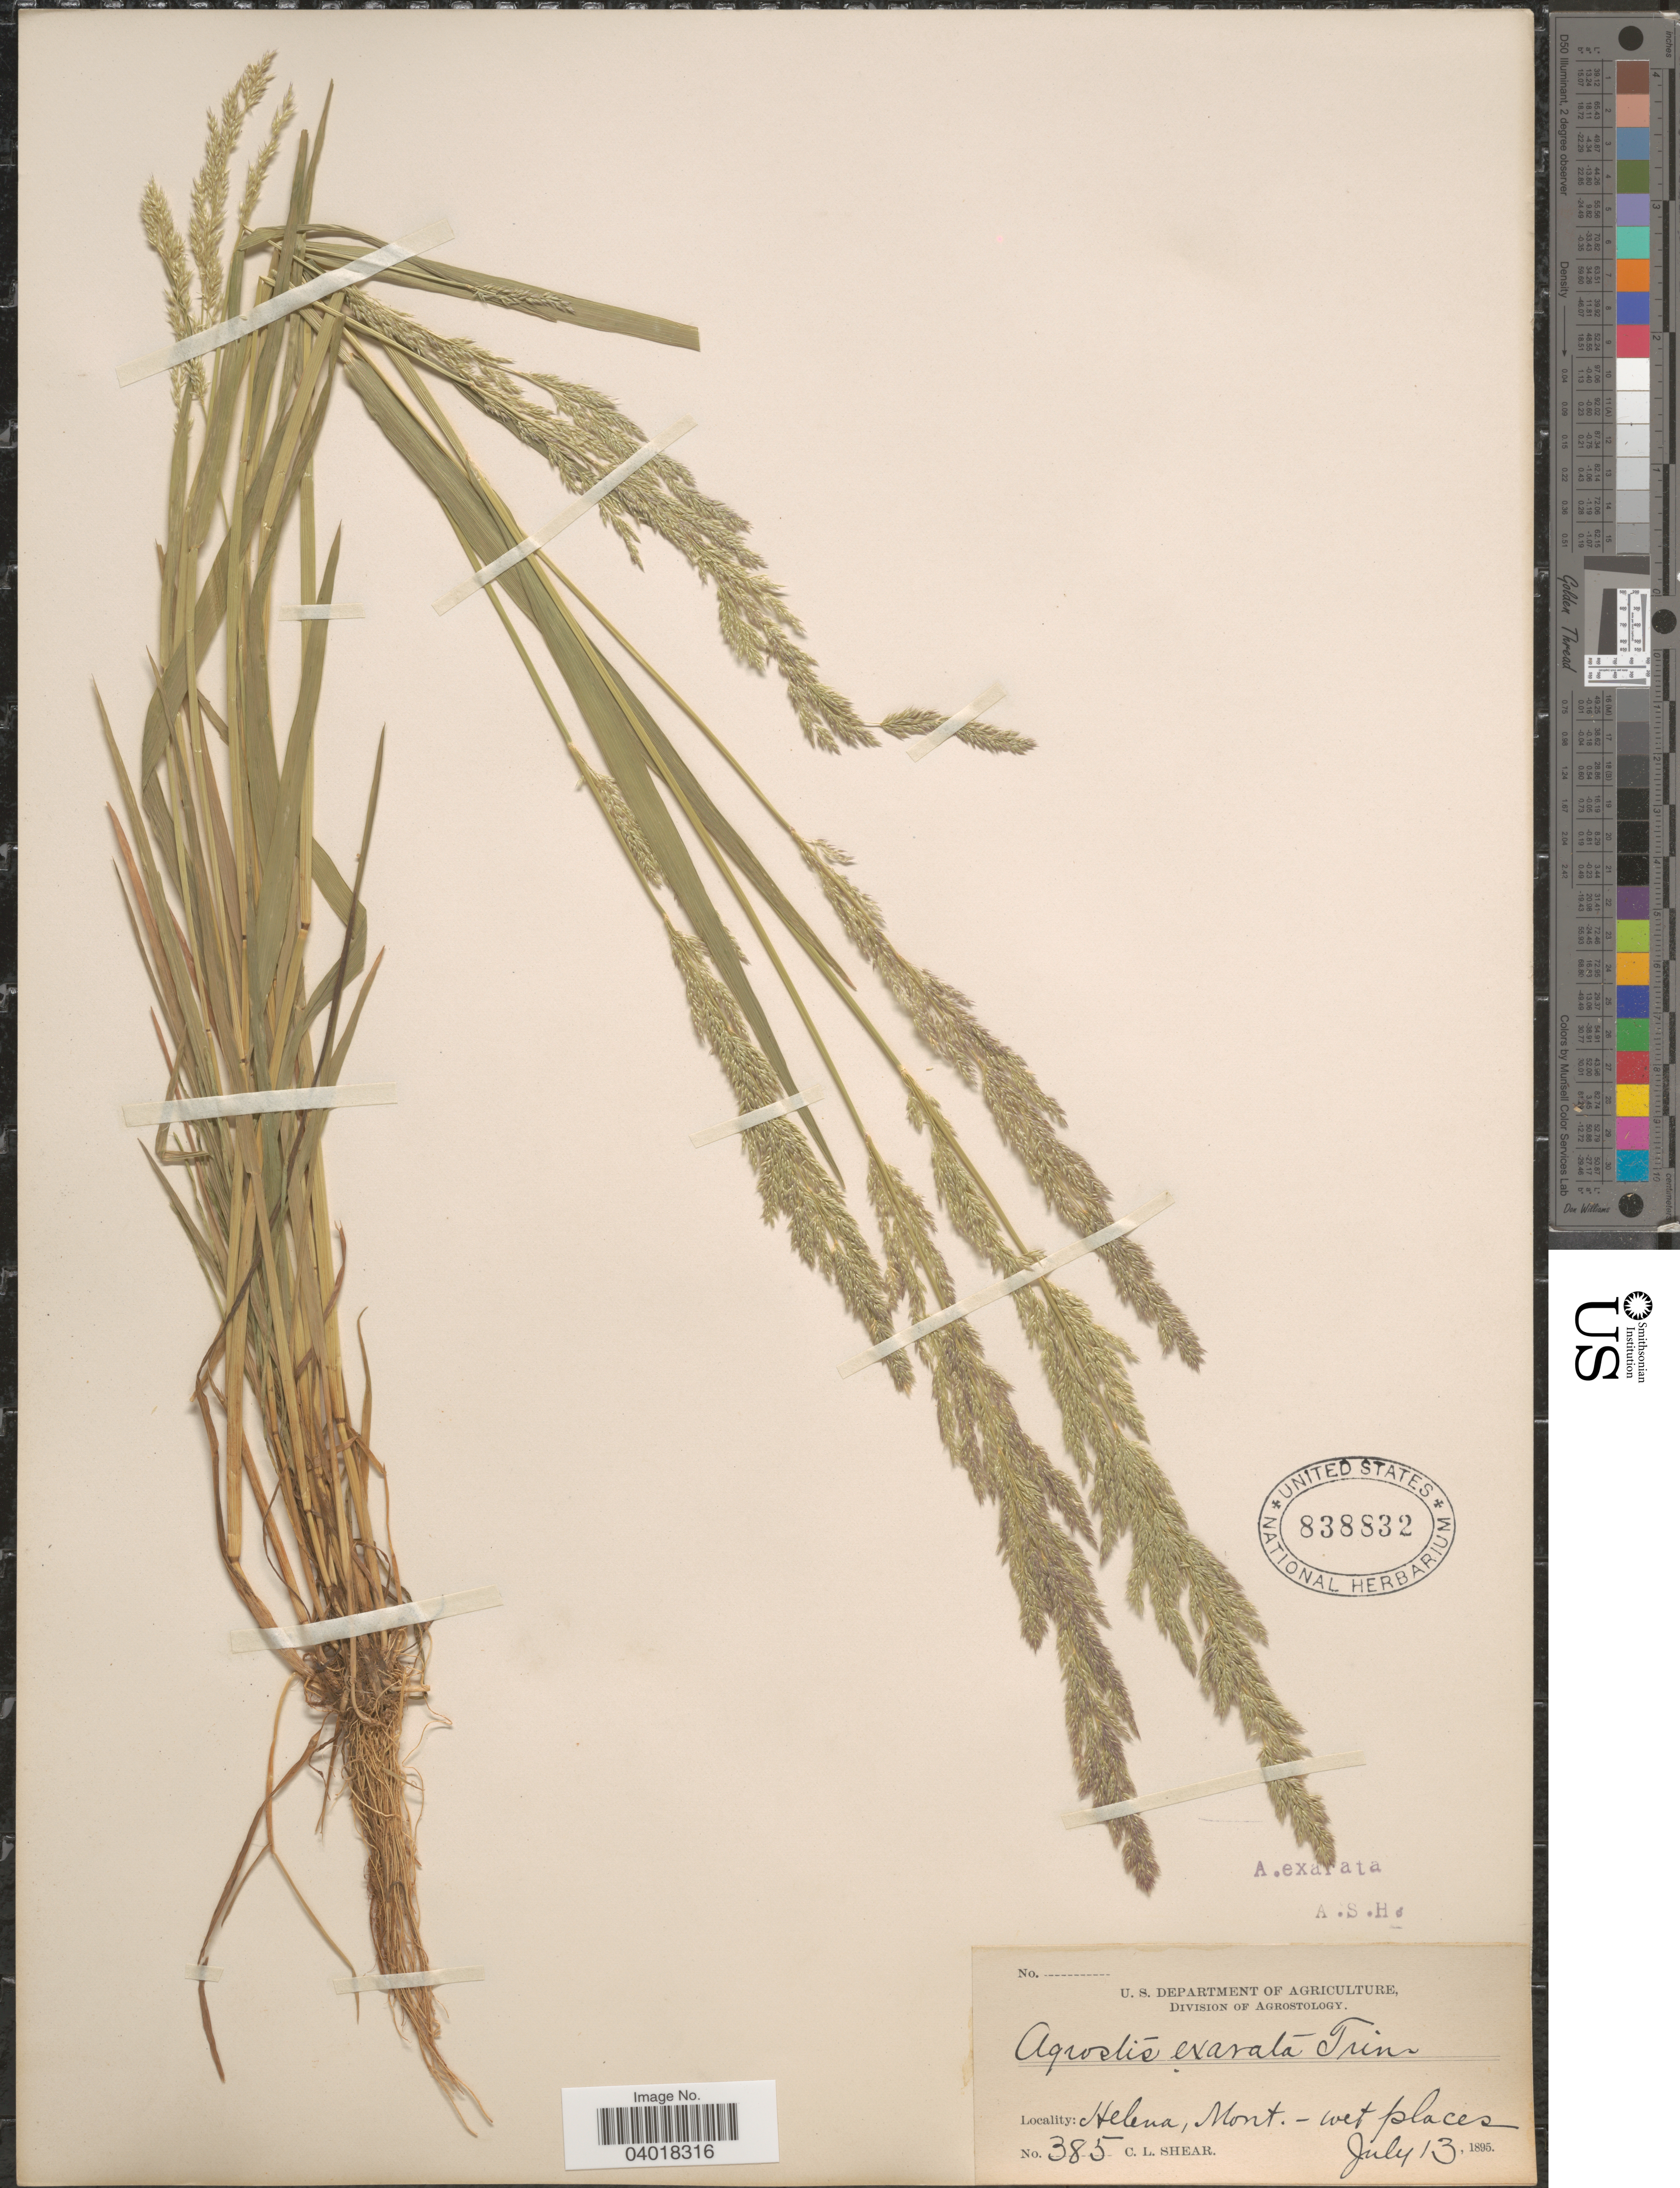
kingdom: Plantae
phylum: Tracheophyta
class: Liliopsida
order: Poales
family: Poaceae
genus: Agrostis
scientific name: Agrostis exarata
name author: Trin.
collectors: C. L. Shear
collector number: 385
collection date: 1895-07-13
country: United States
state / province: Montana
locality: Helena.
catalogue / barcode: US 838832